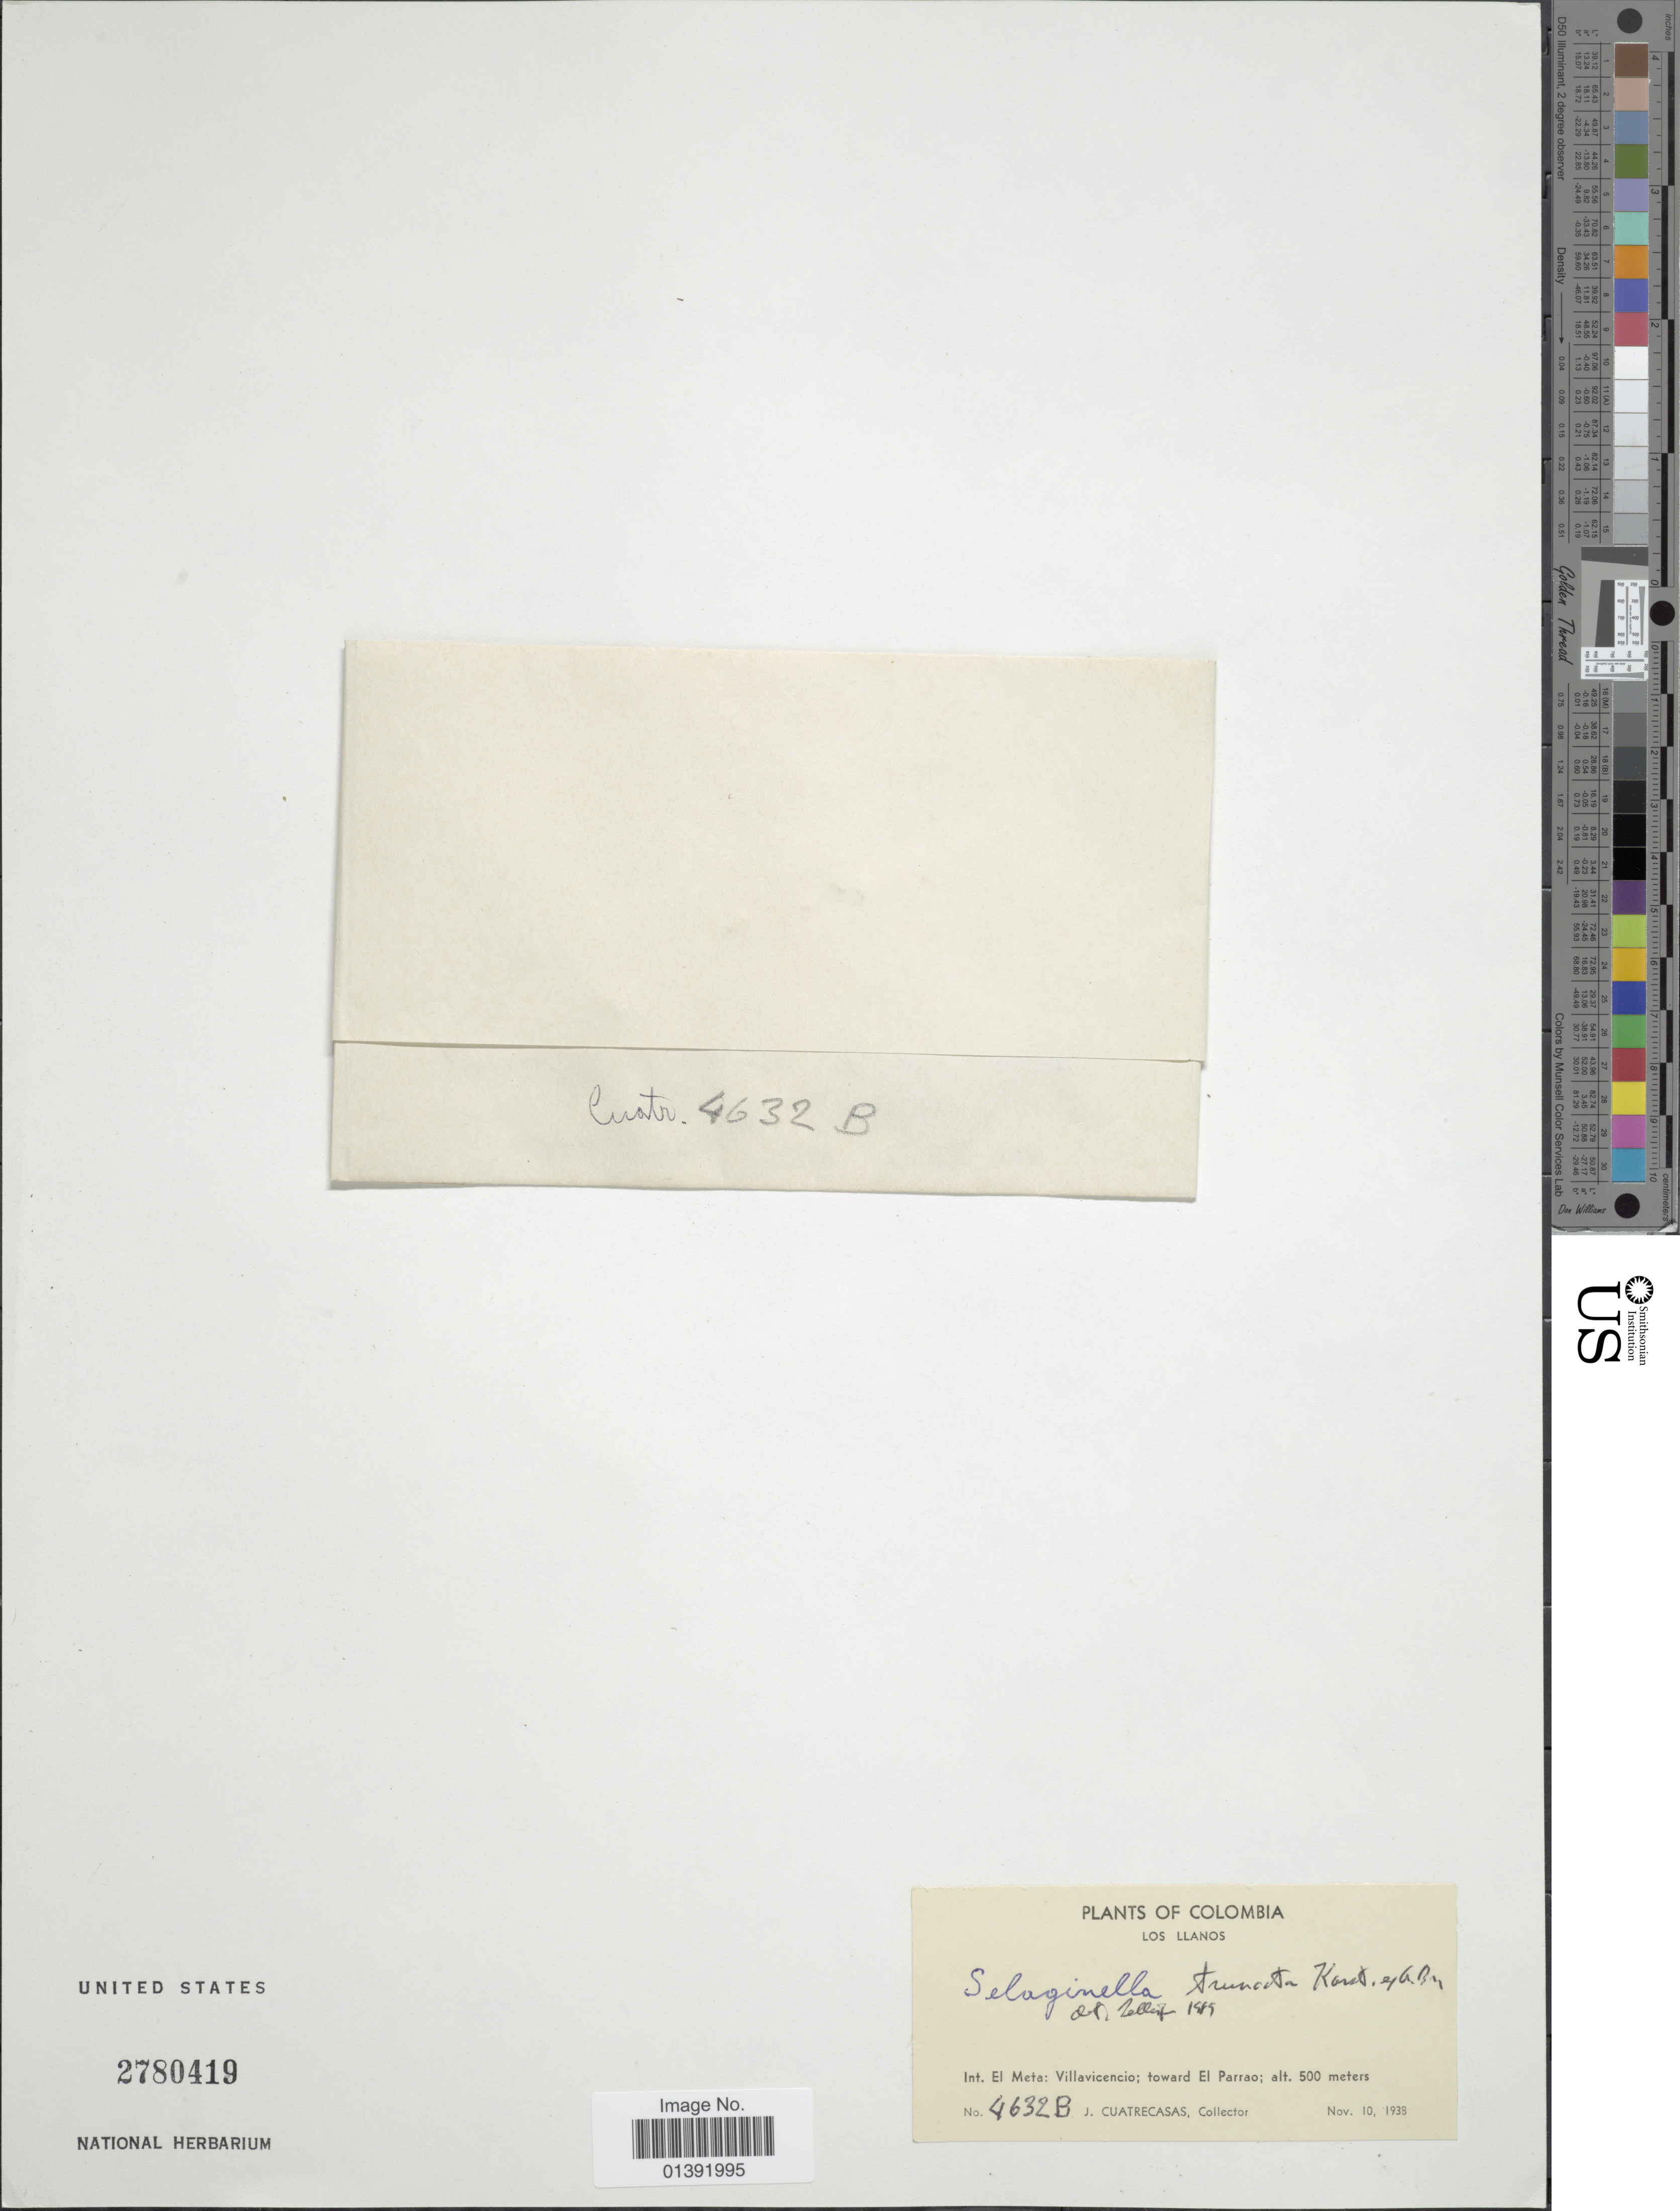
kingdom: Plantae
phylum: Tracheophyta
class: Lycopodiopsida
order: Selaginellales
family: Selaginellaceae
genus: Selaginella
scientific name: Selaginella truncata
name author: H. Karst. ex A. Braun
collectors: J. Cuatrecasas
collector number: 4632B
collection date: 1938-11-10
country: Colombia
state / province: Meta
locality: Los Llanos, Villavicencio; toward El Parrao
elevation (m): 500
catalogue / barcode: US 2780419